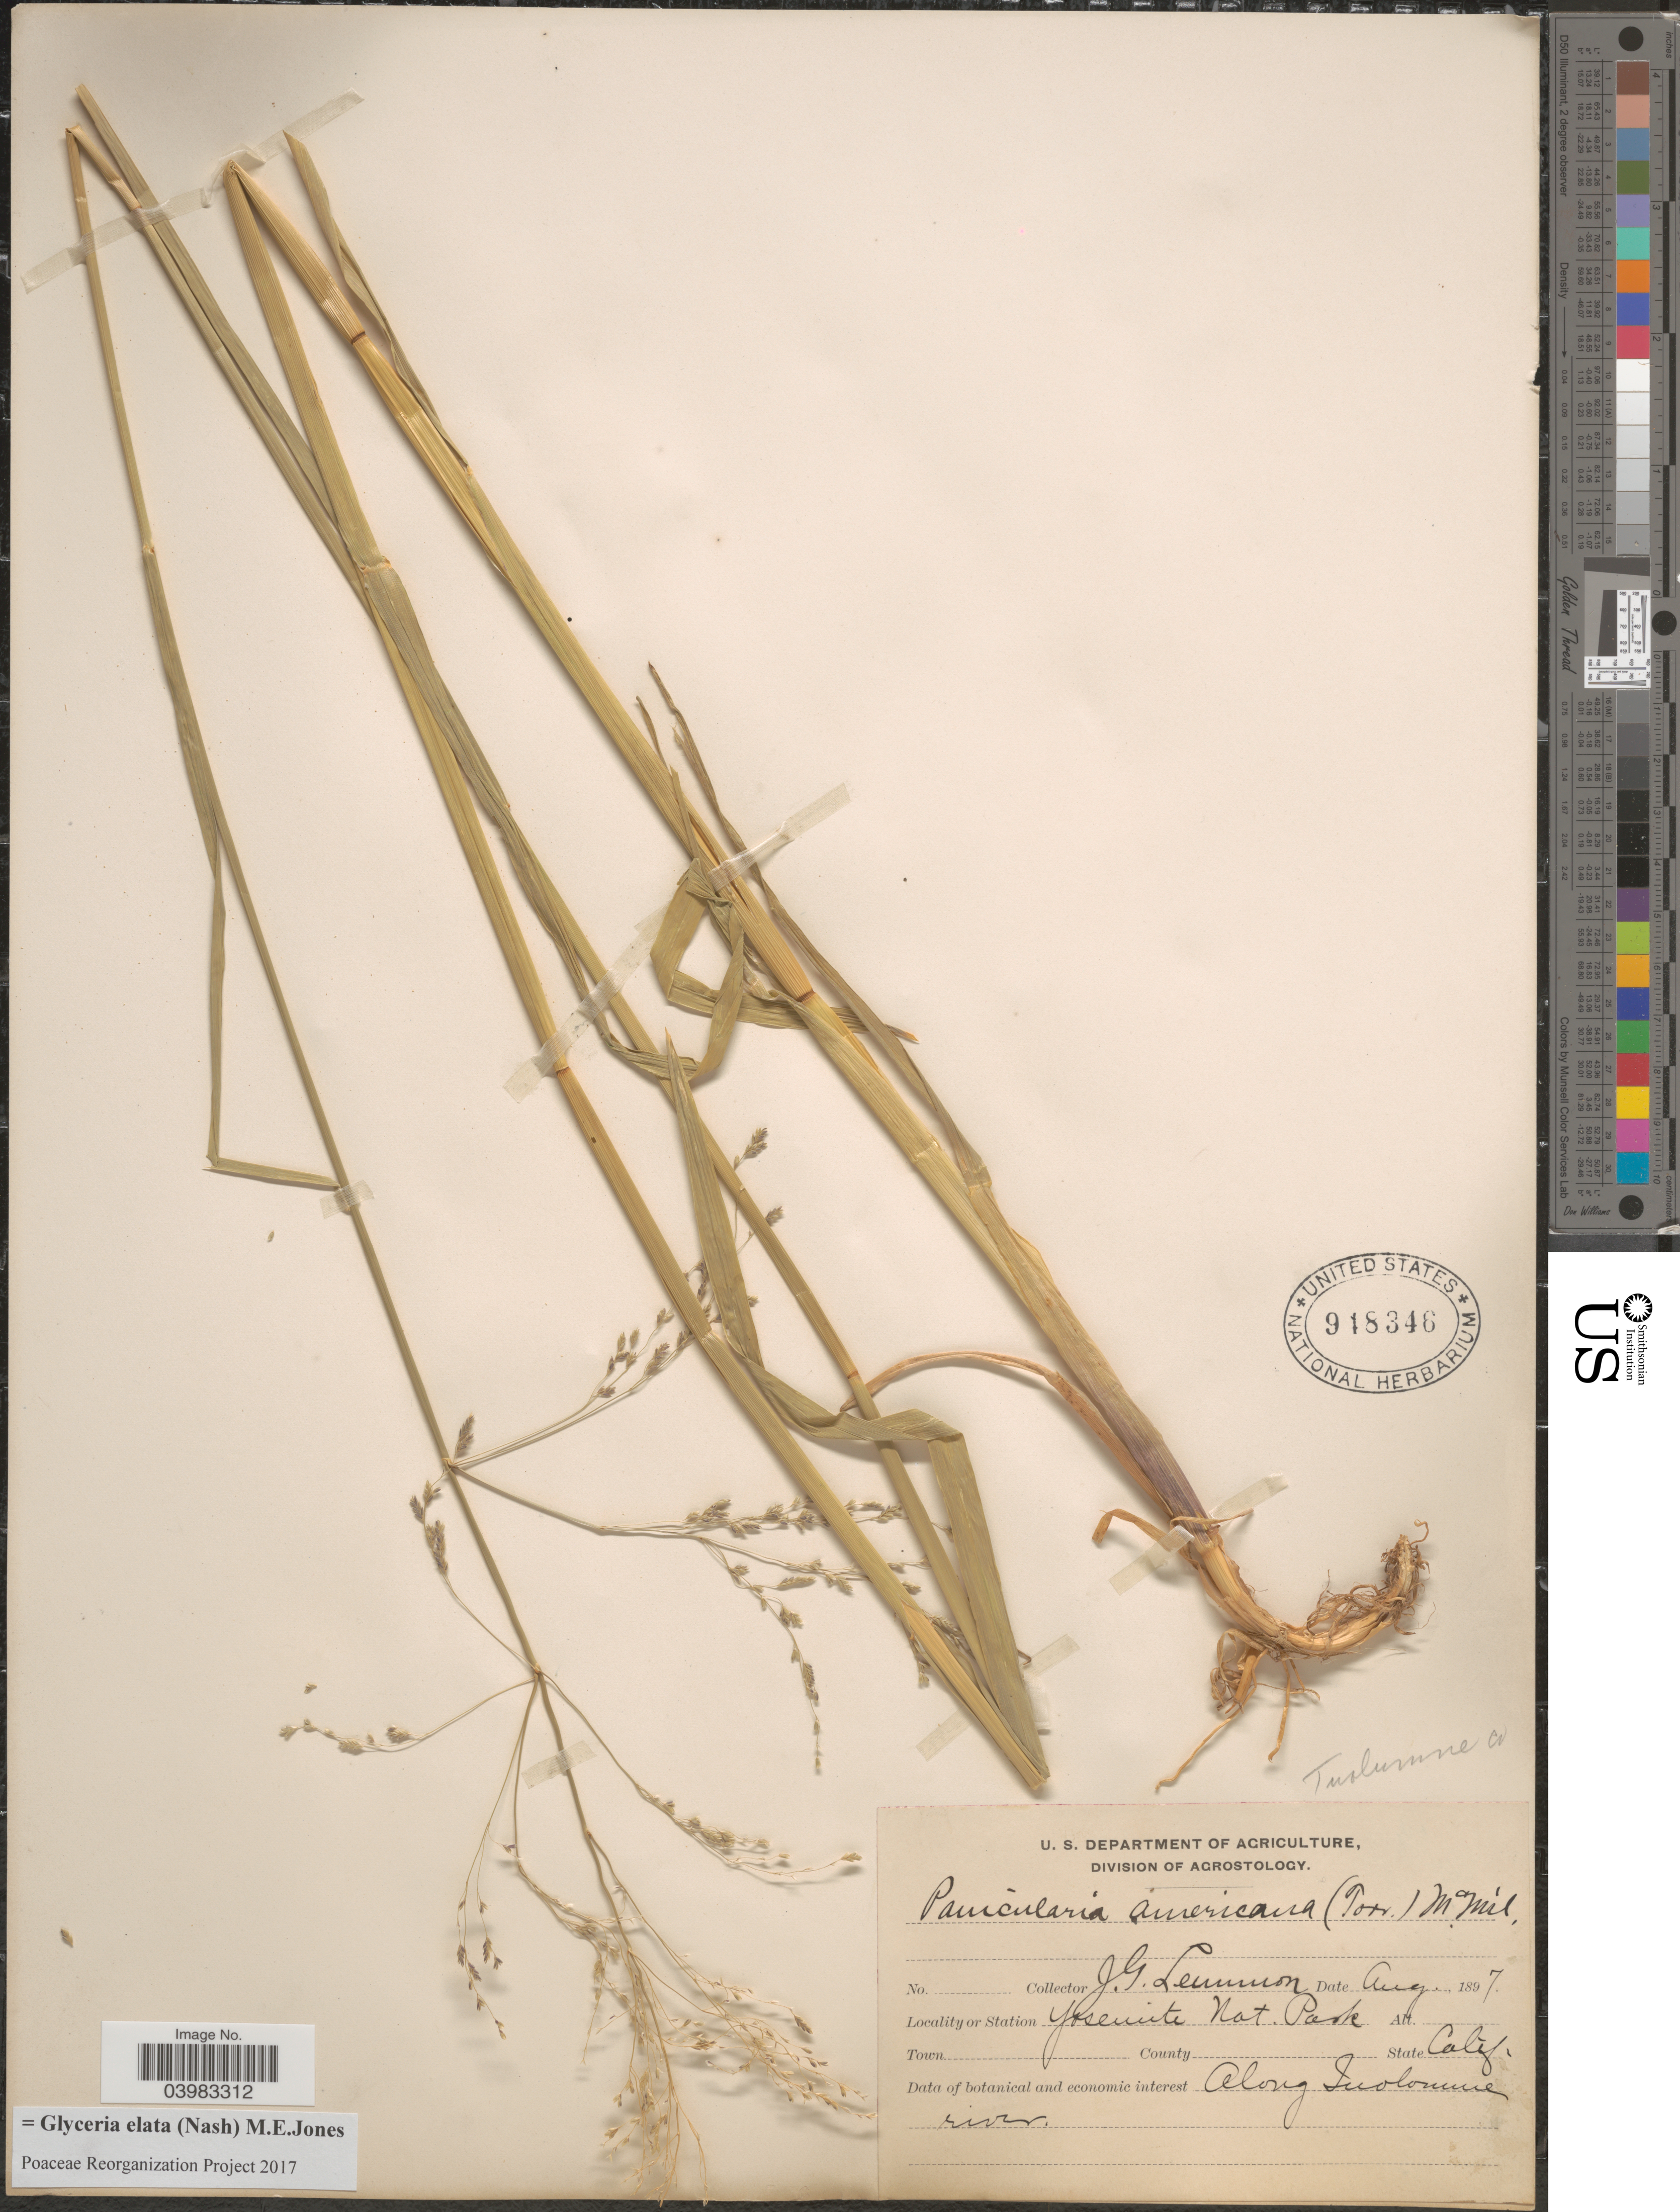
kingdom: Plantae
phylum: Tracheophyta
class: Liliopsida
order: Poales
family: Poaceae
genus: Glyceria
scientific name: Glyceria elata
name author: (Nash) M.E. Jones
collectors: J. Lemmon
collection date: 1897-08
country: United States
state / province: California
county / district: Tuolumne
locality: Tuolumne Co. Yosemite Nat. Park. Along Tuolumne river.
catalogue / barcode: US 948346